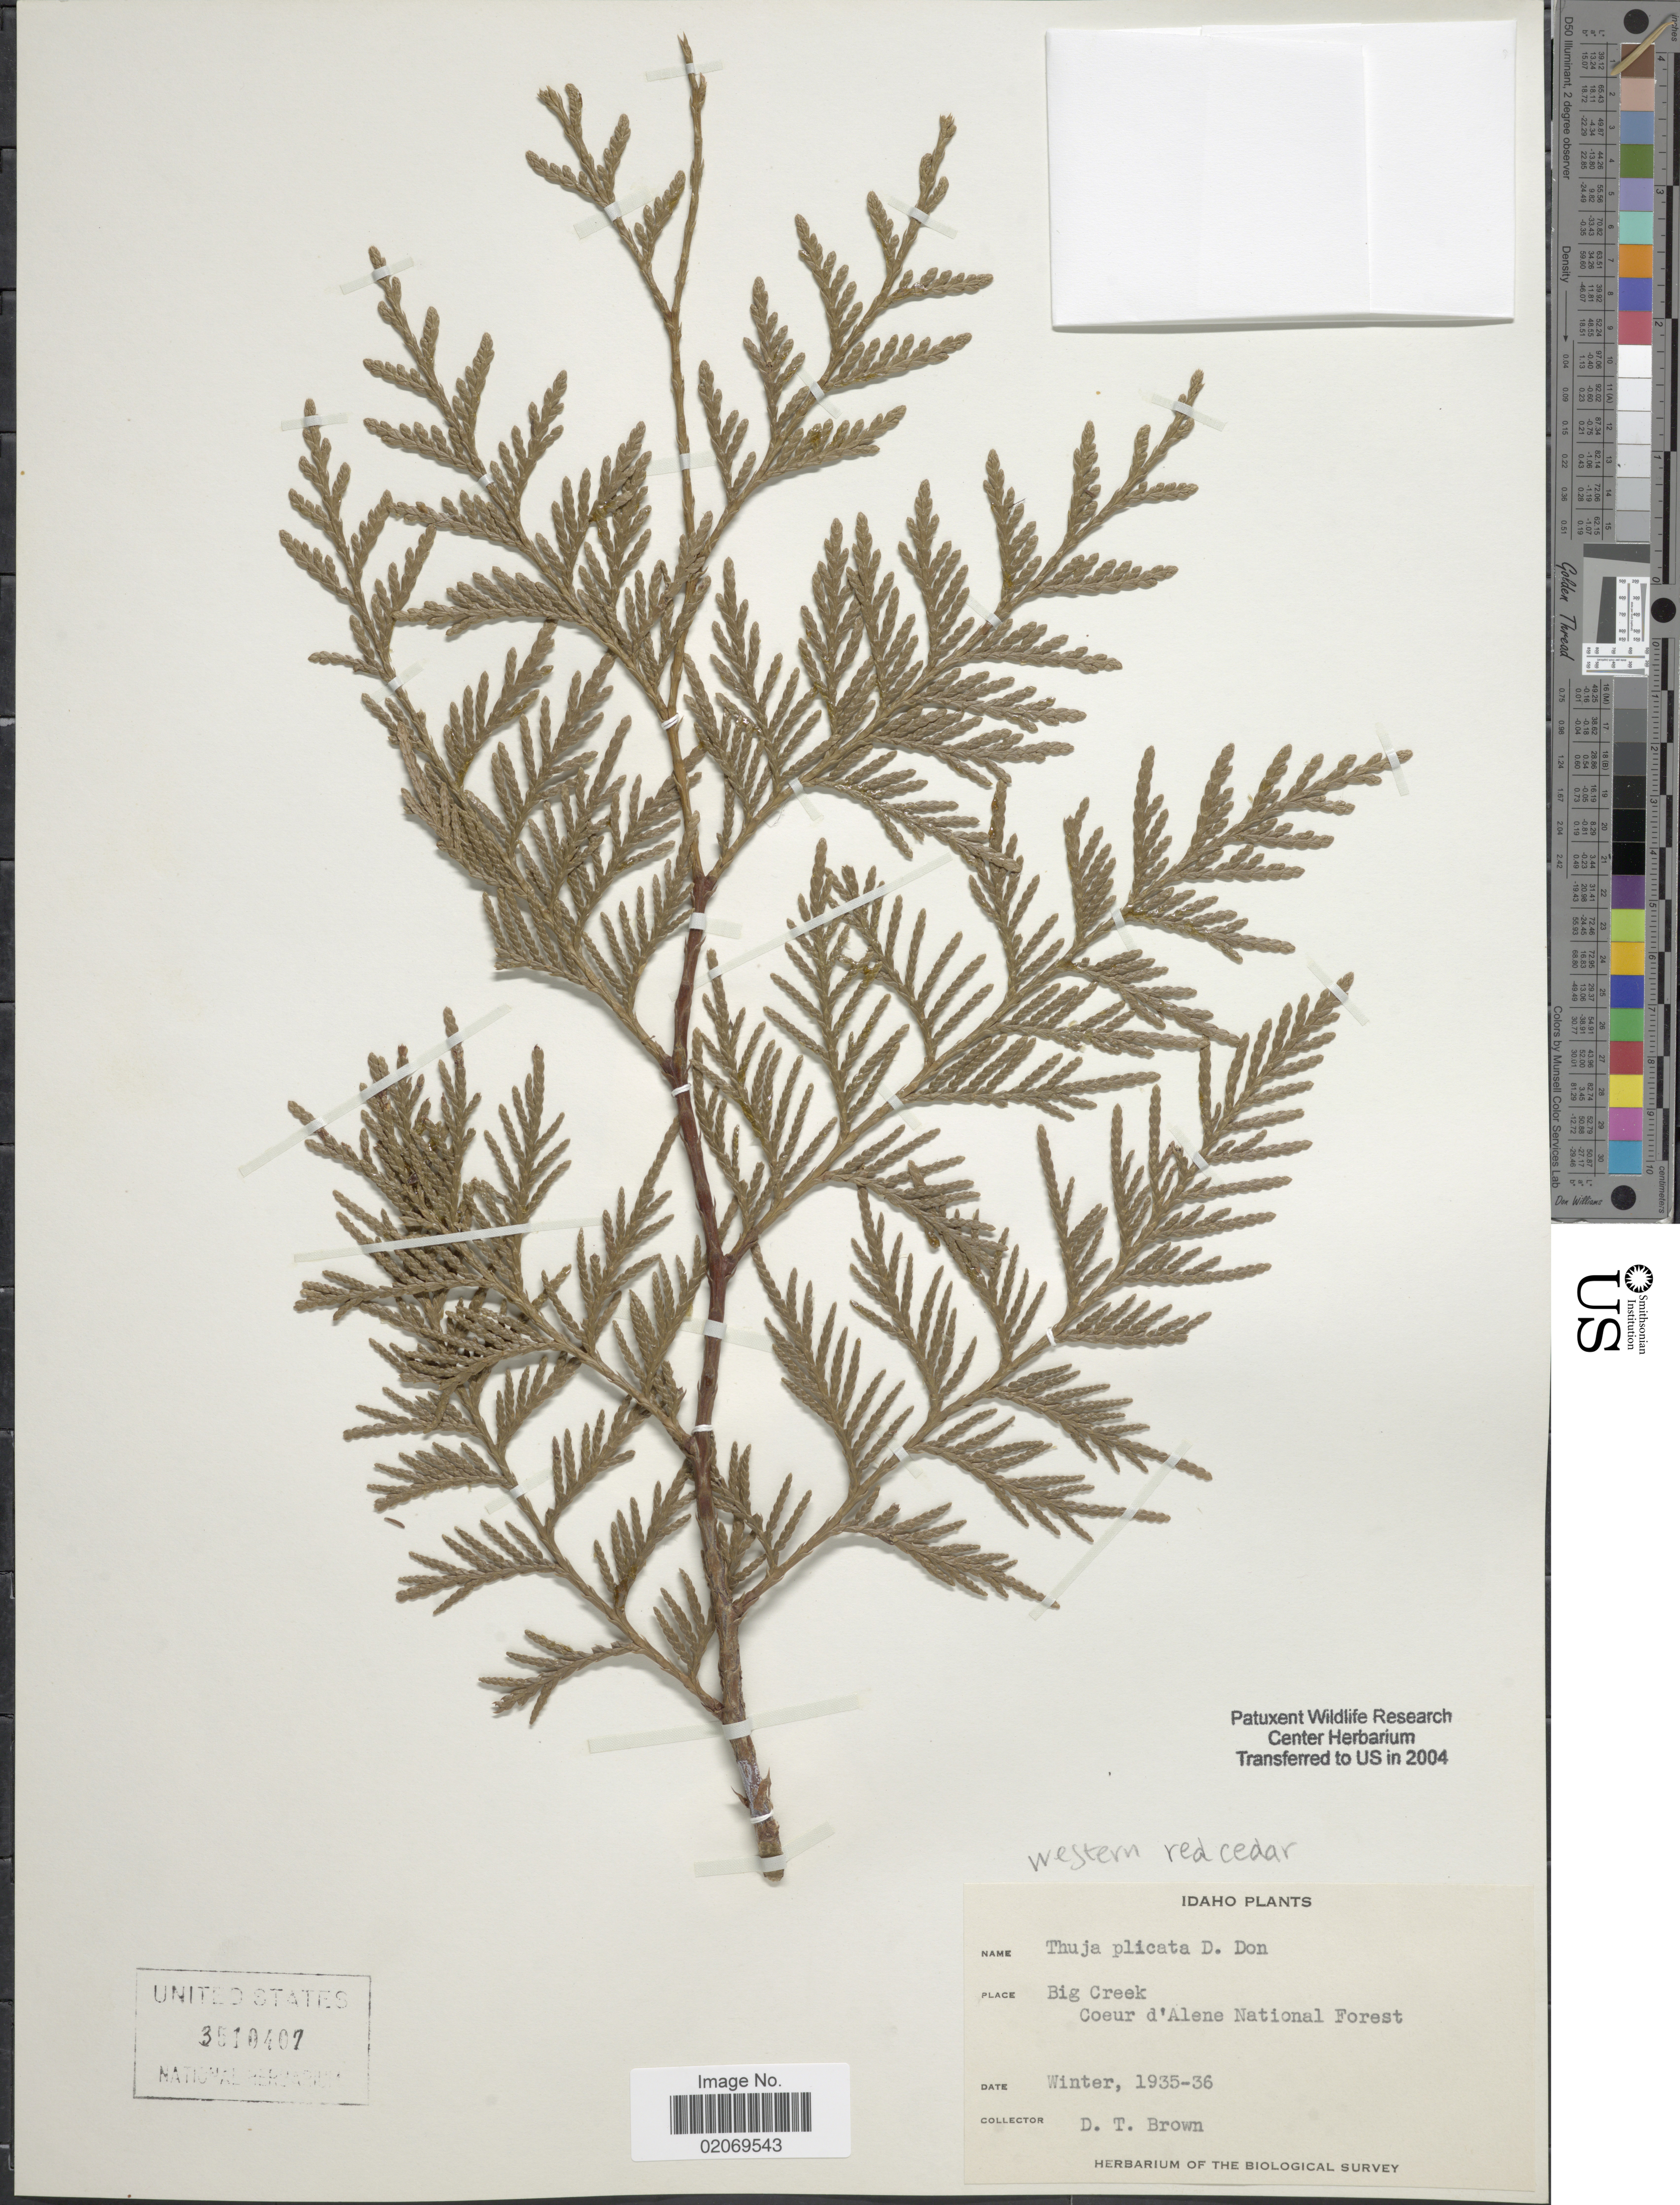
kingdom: Plantae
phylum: Tracheophyta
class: Pinopsida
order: Pinales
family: Cupressaceae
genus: Thuja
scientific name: Thuja plicata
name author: Donn & D. Don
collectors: D. Brown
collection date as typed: winter, 1935-36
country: United States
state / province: Idaho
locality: Big Creek Coeur d'Alene National Forest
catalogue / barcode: US 3510407